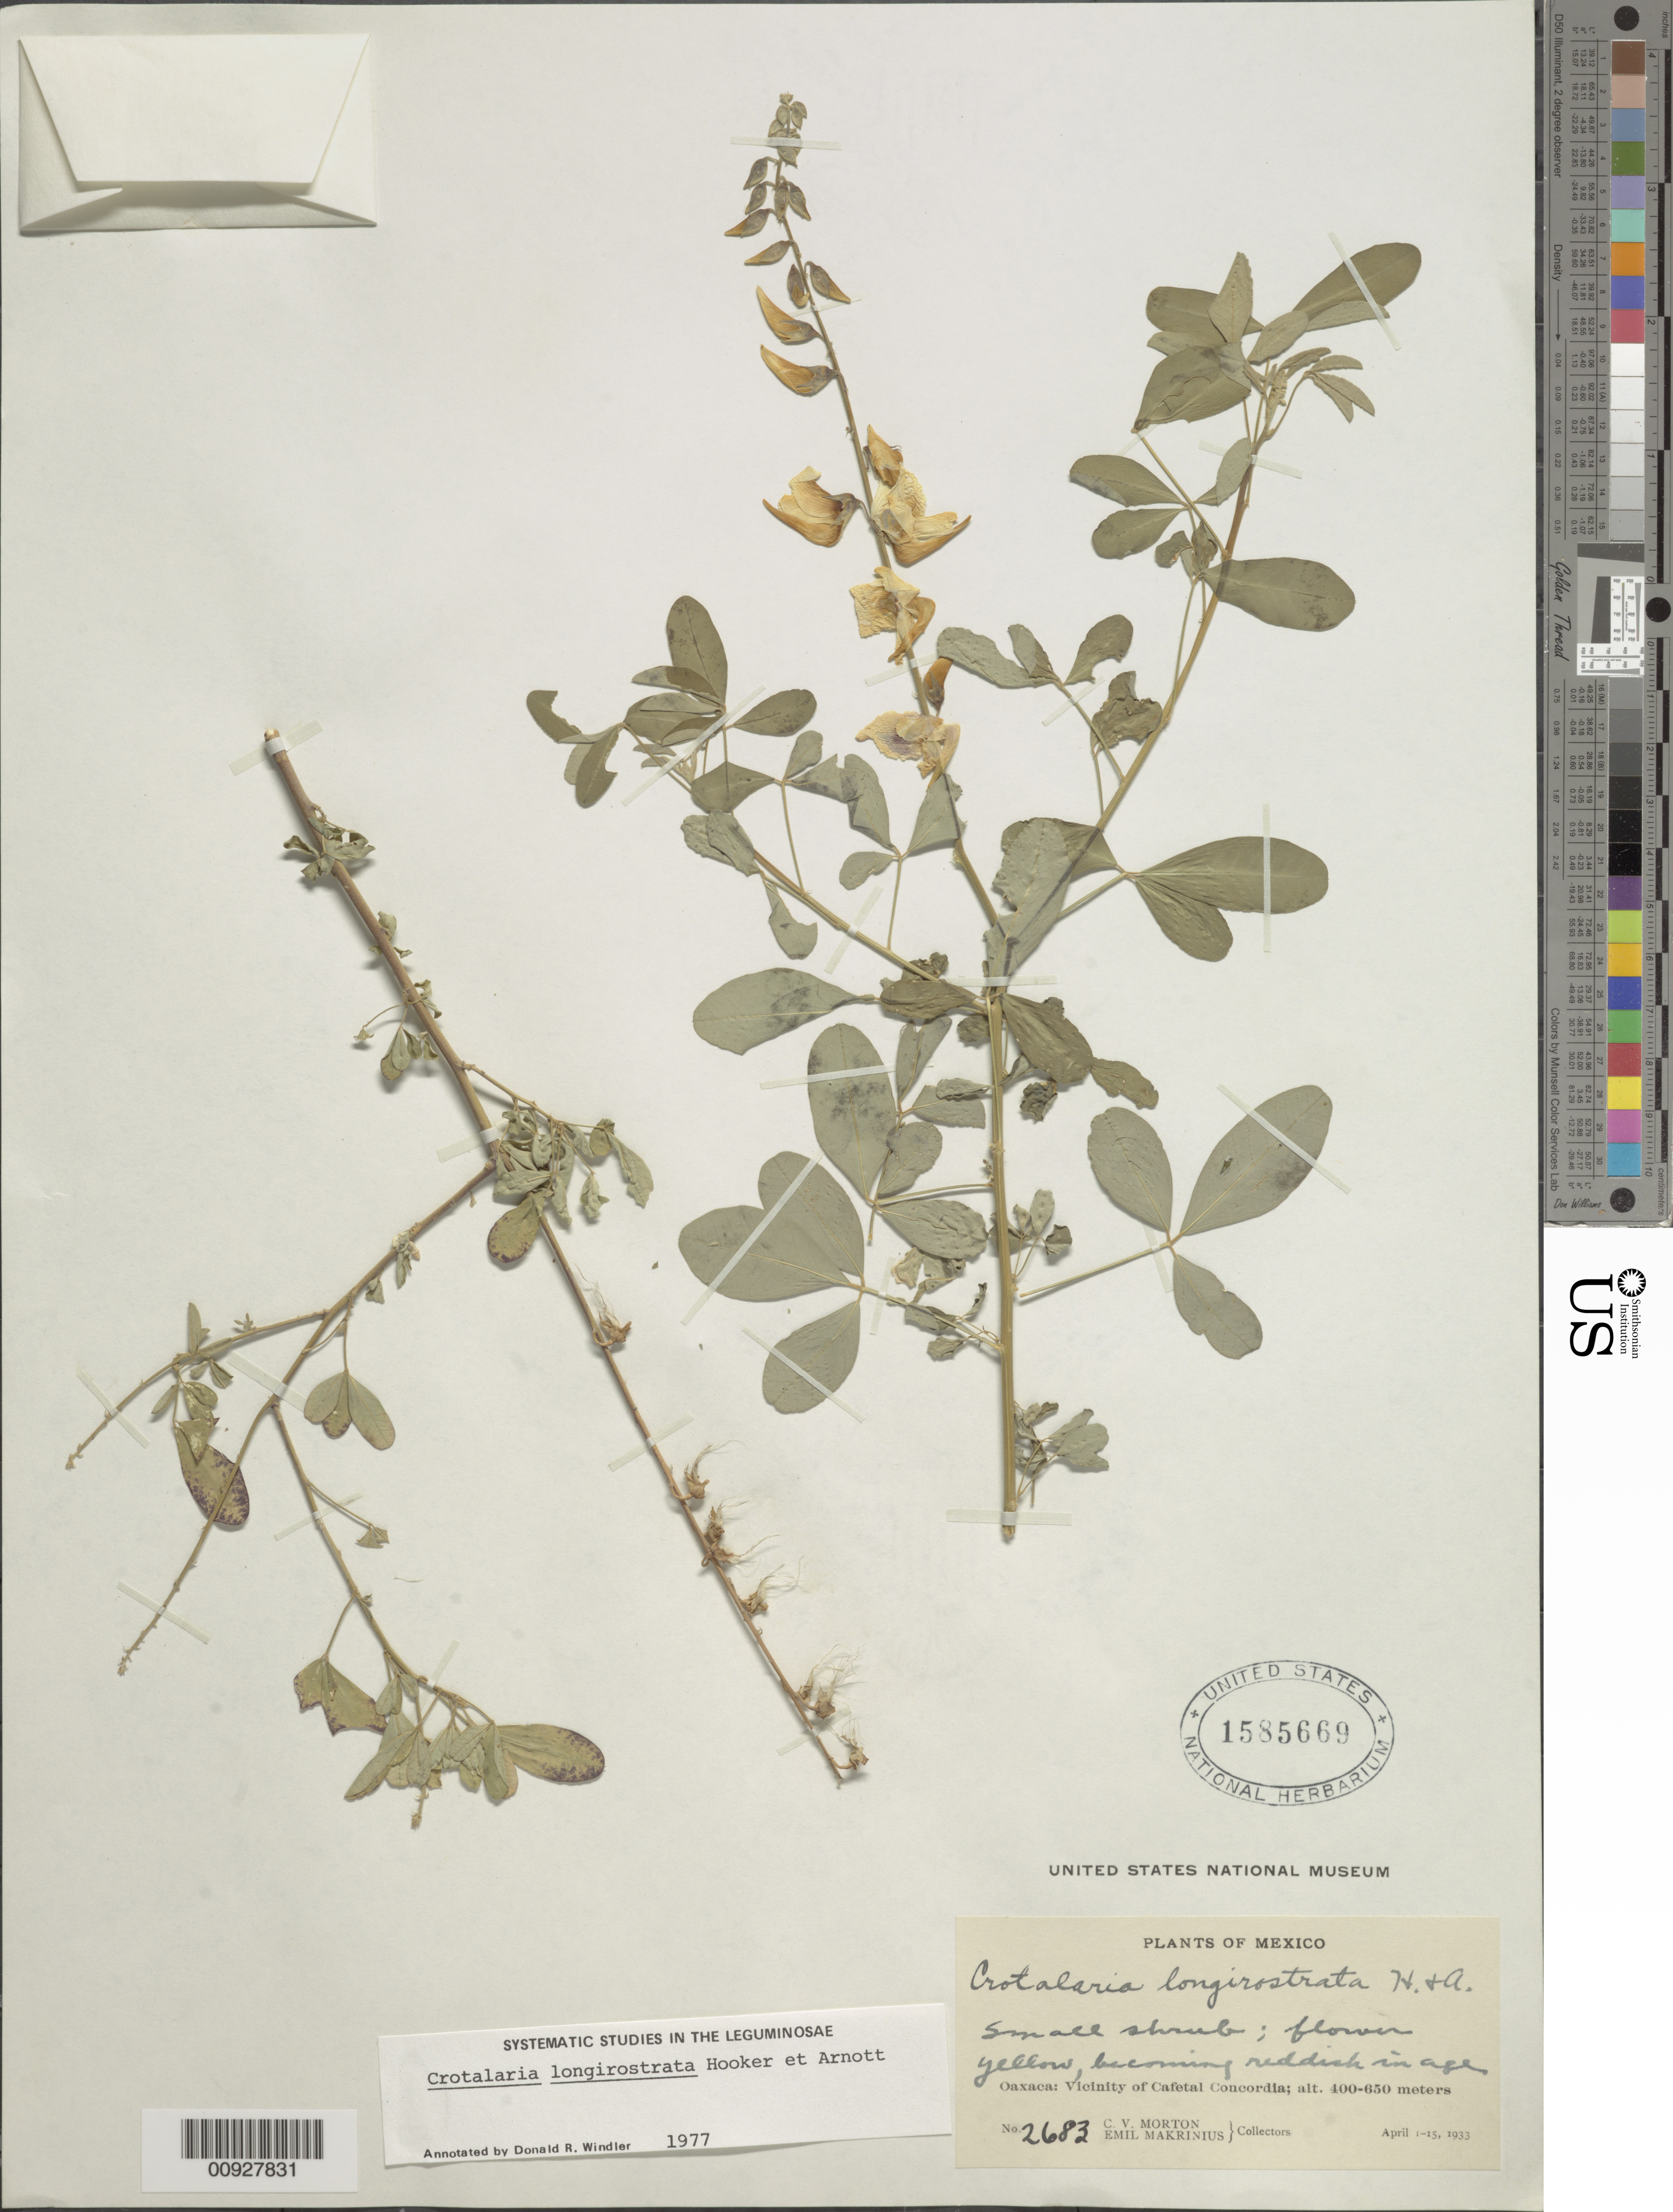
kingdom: Plantae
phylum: Tracheophyta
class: Magnoliopsida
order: Fabales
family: Fabaceae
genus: Crotalaria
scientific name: Crotalaria longirostrata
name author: Hook. & Arn.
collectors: C. V. Morton & E. Makrinus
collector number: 2683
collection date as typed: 01 Apr 1933 to 15 Apr 1933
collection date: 1933-04-01/1933-04-15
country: Mexico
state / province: Oaxaca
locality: Oaxaca: Vicinity of Cafetal Concordia.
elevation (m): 650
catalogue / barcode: US 1585669